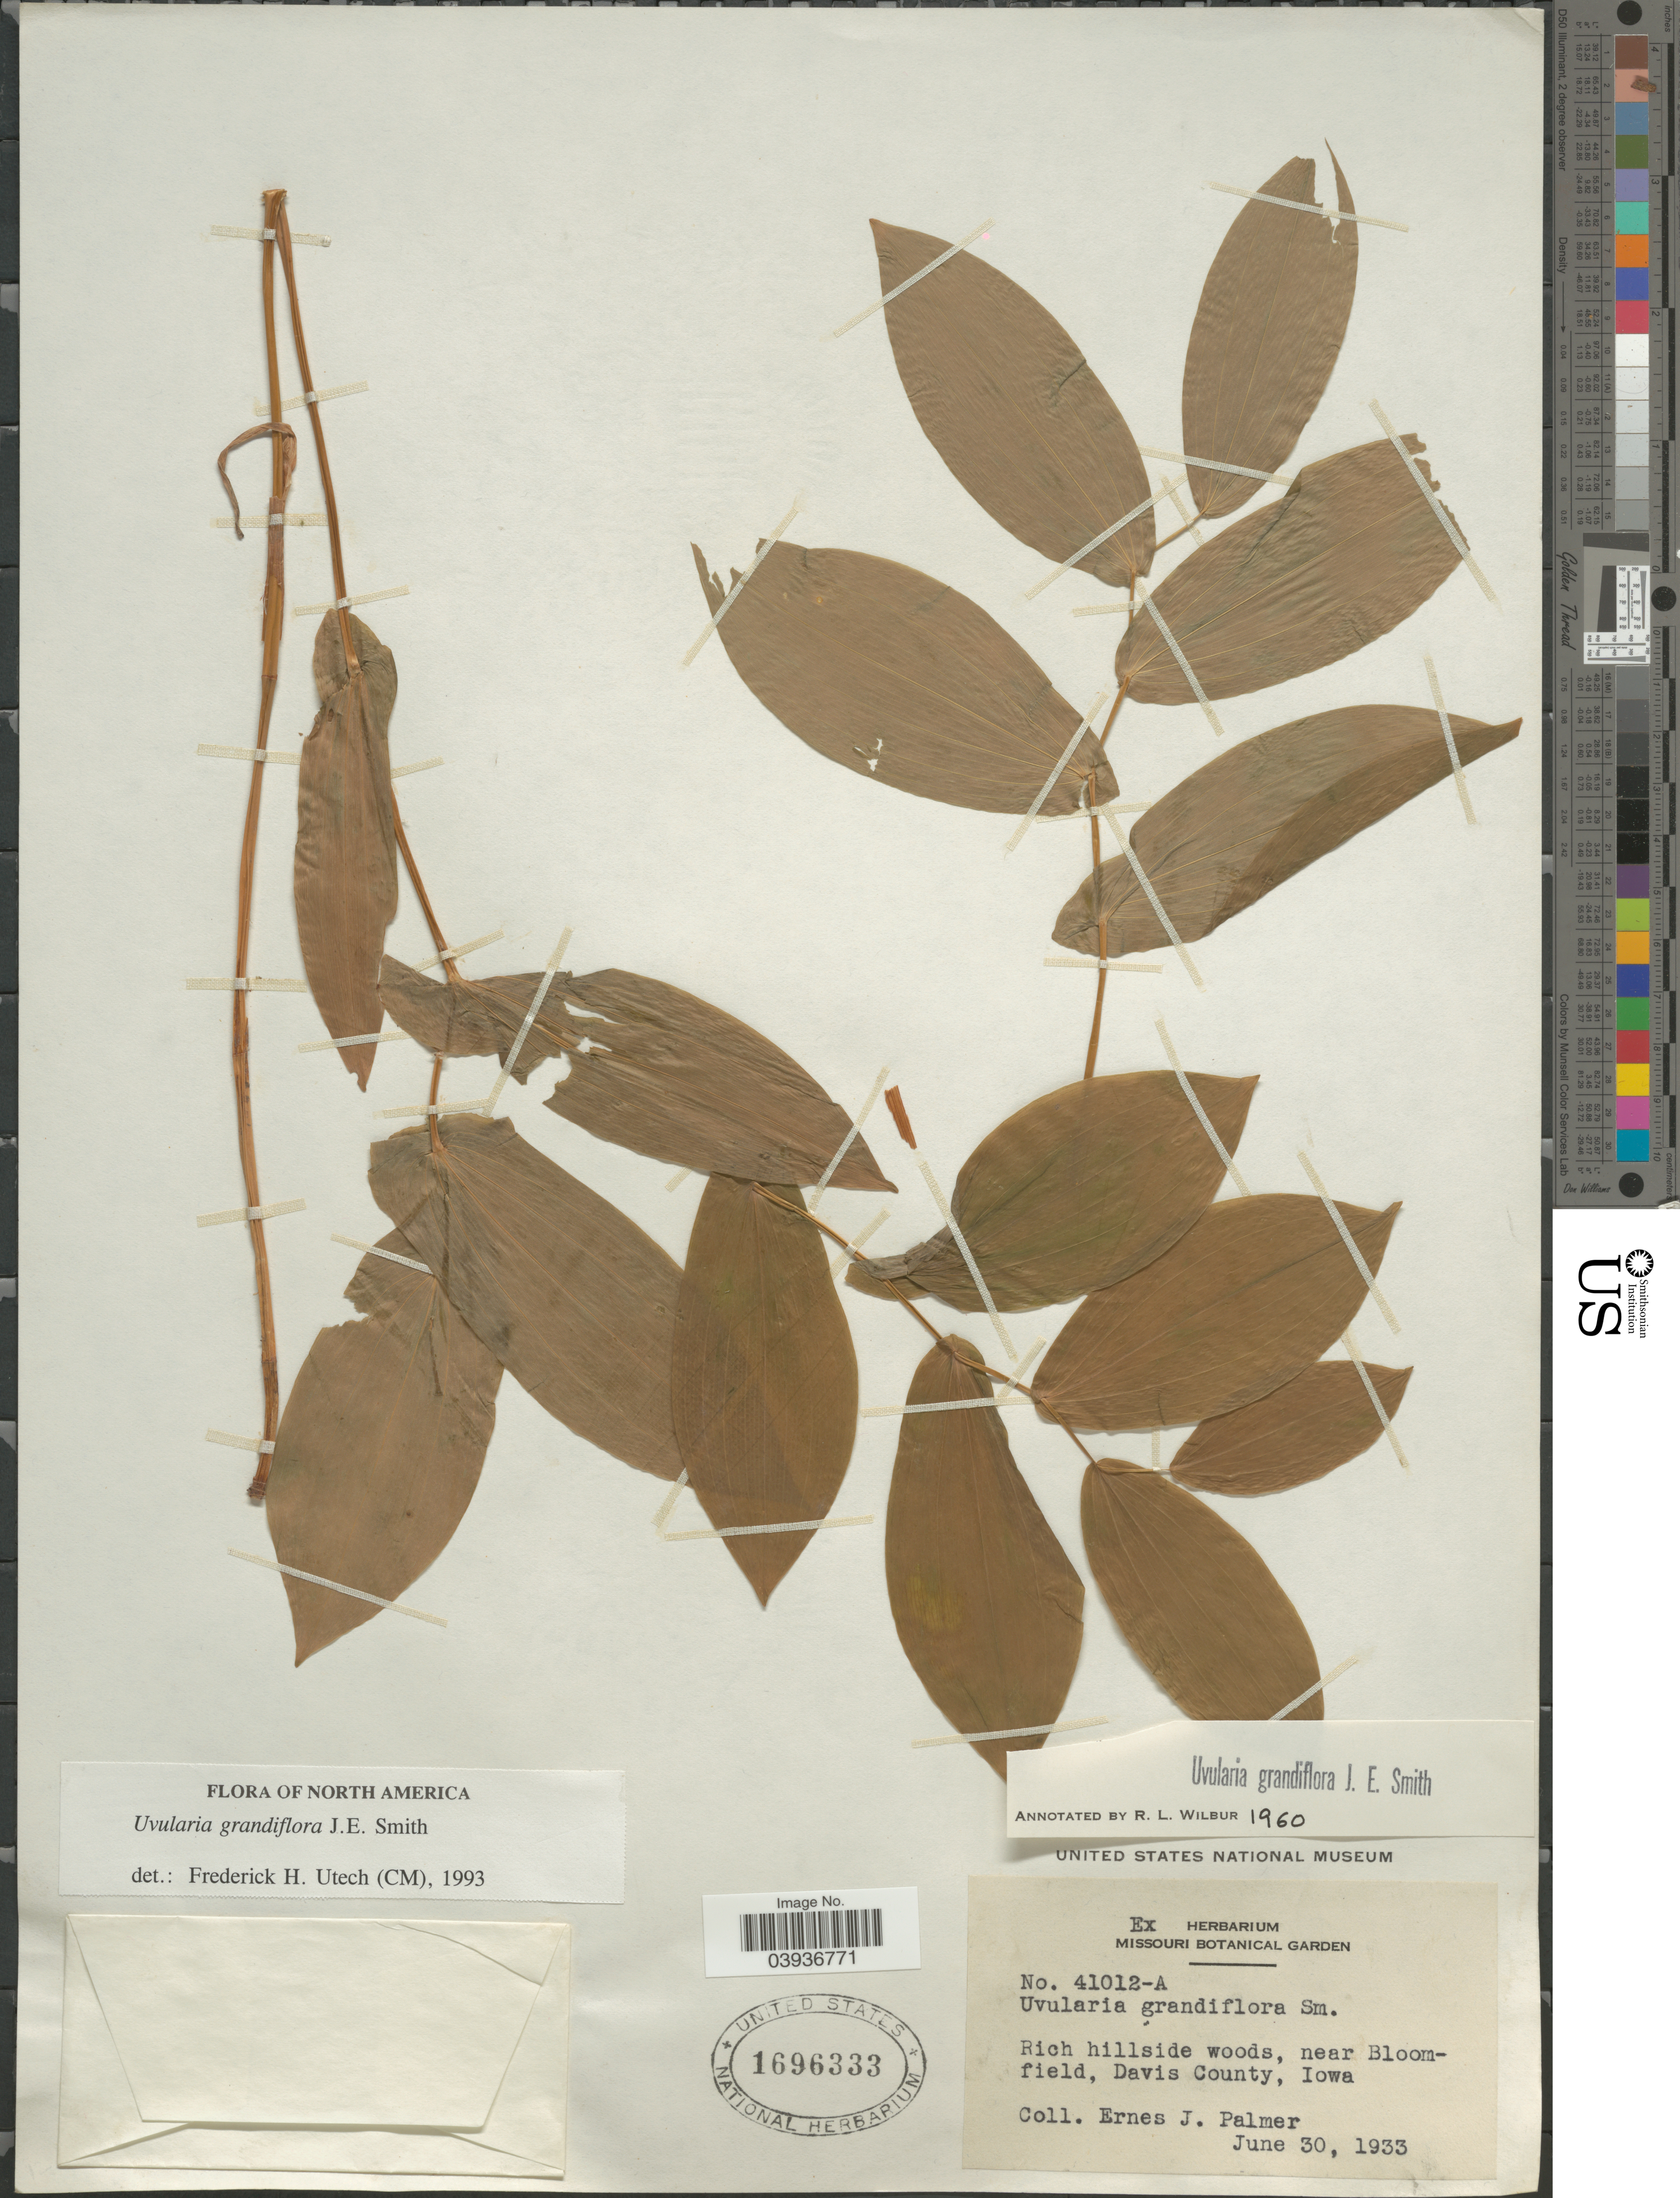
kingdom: Plantae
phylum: Tracheophyta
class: Liliopsida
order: Liliales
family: Colchicaceae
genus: Uvularia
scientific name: Uvularia grandiflora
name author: Sm.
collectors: E. J. Palmer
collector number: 41012-A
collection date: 1933-06-30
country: United States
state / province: Iowa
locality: Rich hillside woods, near Bloomfield, Davis County.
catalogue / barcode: US 1696333